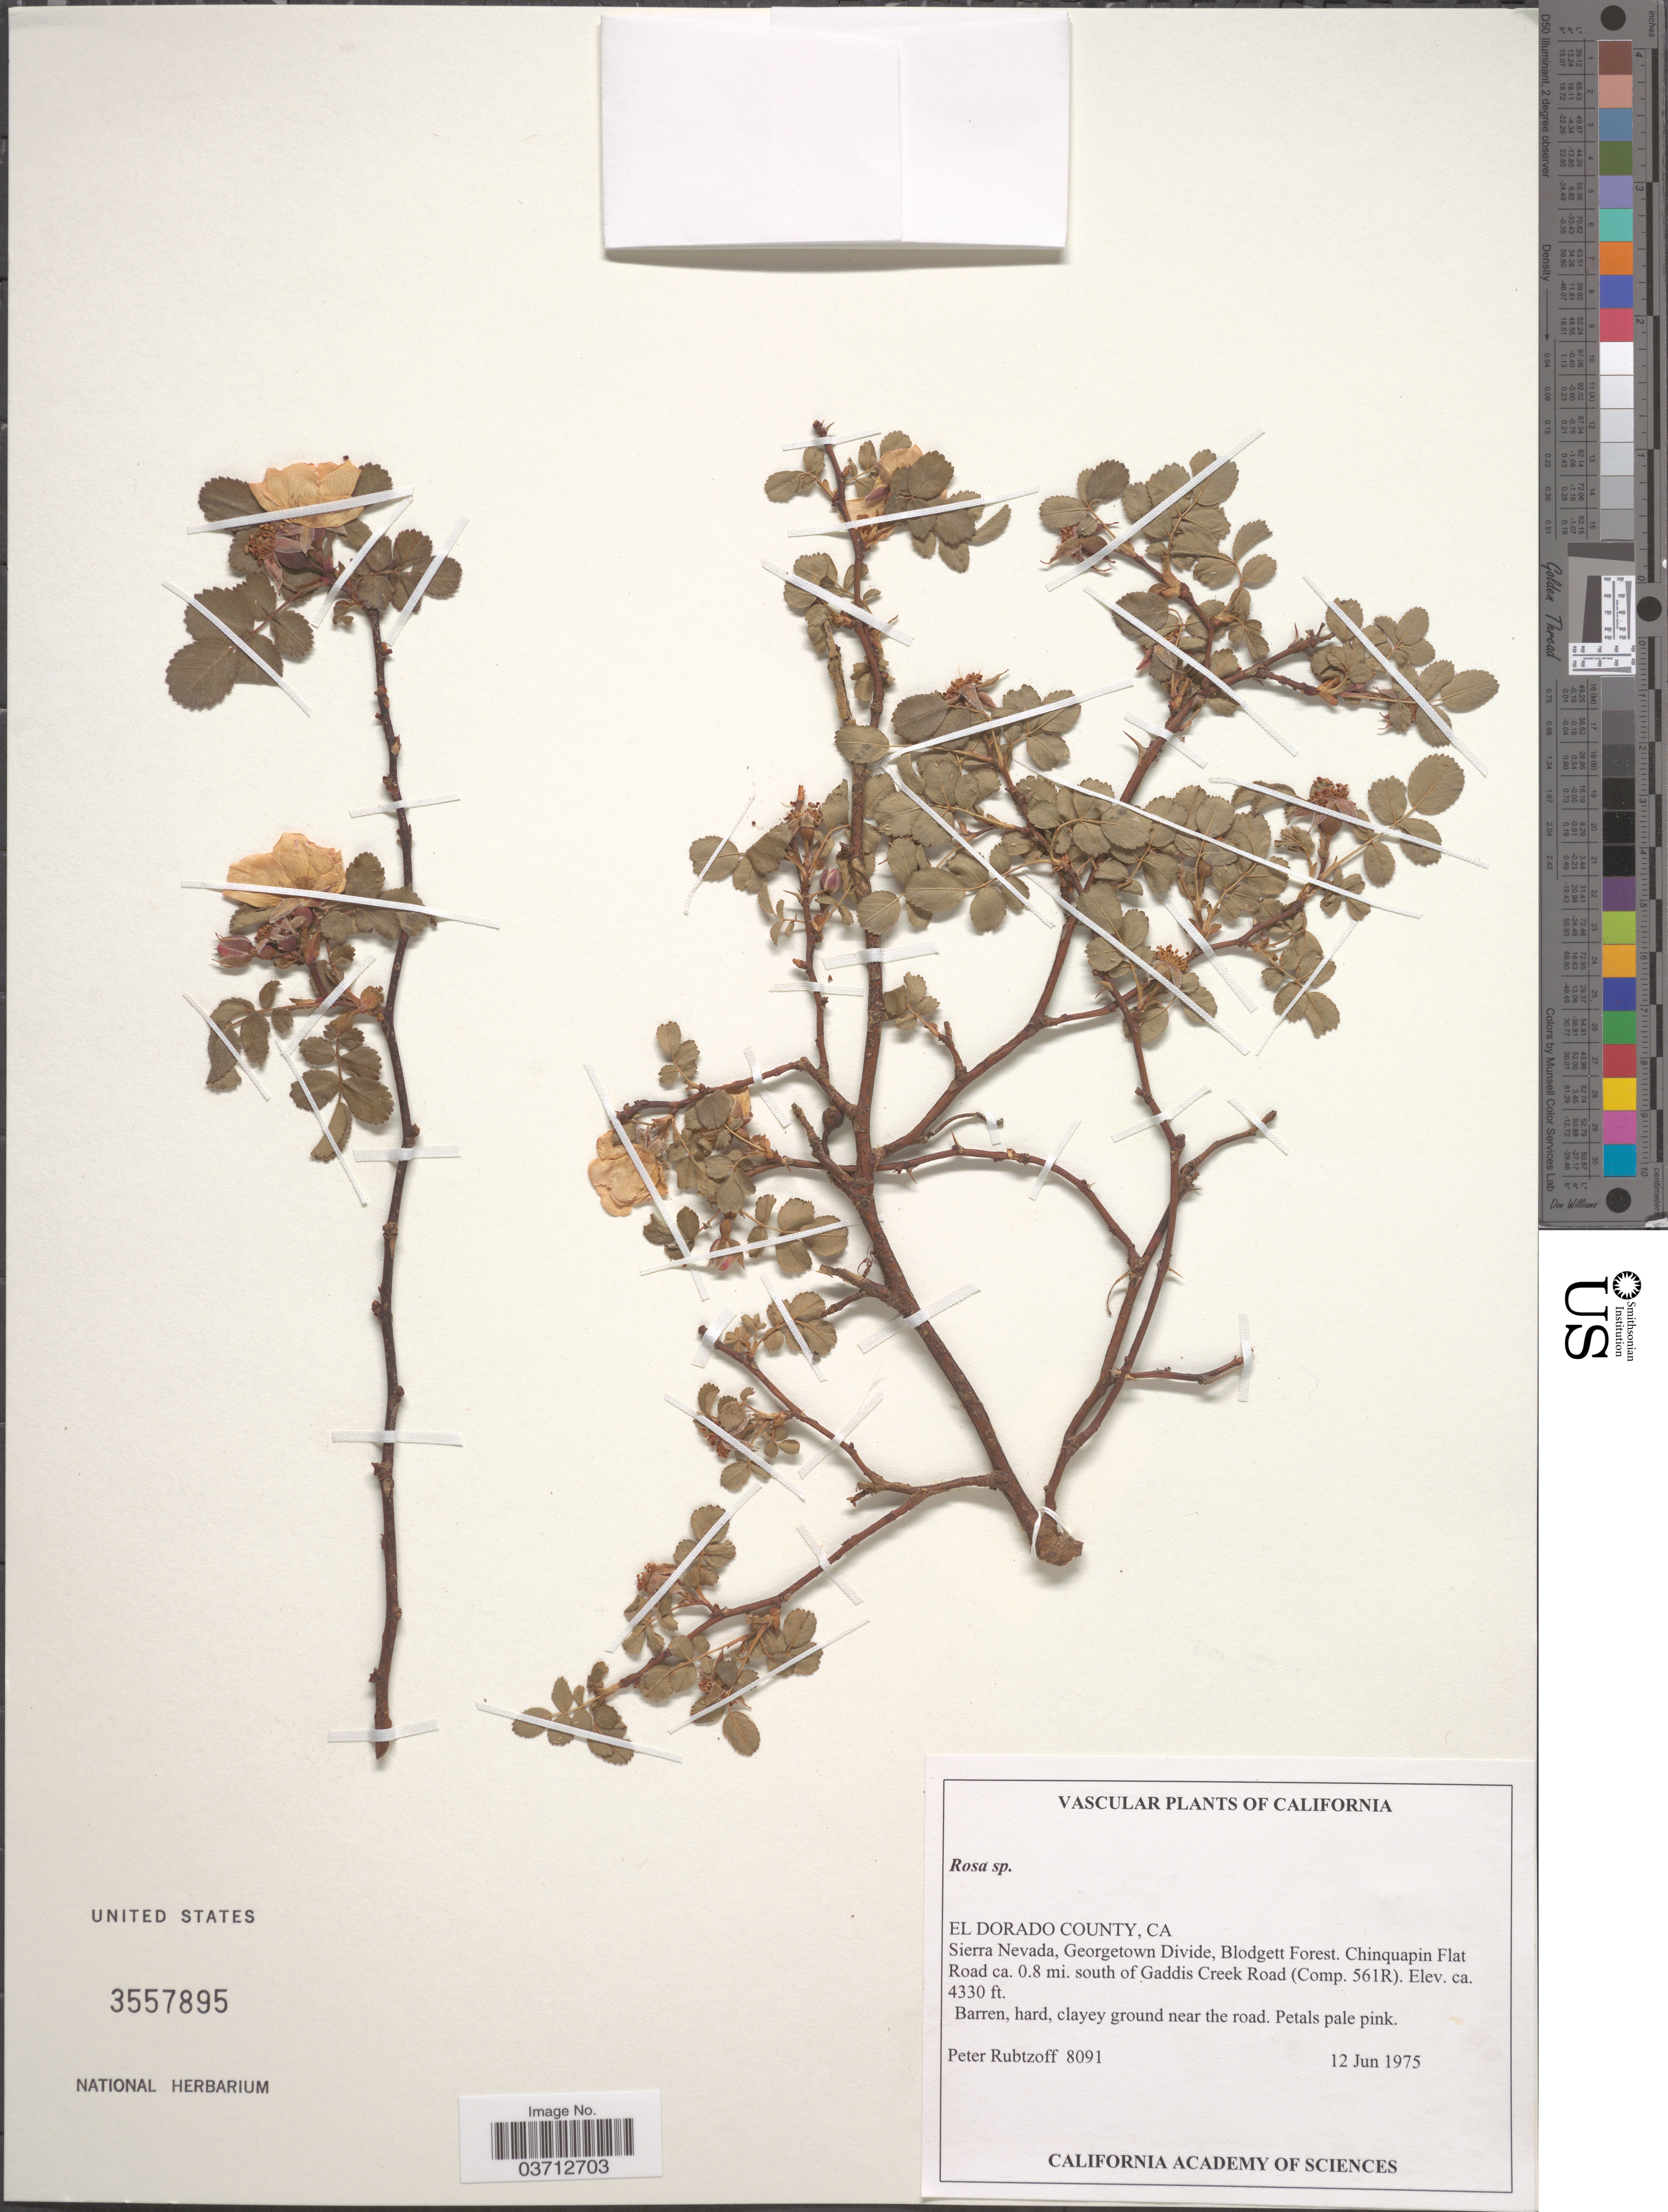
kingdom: Plantae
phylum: Tracheophyta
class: Magnoliopsida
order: Rosales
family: Rosaceae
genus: Rosa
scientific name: Rosa sp.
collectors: P. Rubtzoff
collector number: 8091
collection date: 1975-06-12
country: United States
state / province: California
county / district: El Dorado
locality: El Dorado County. Sierra Nevada, Georgetown Divide, Blodgett Forest. Chinquapin Flat Road ca. 0.8 mi. south of Gaddis Creek Road (Comp. 561R).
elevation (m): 1320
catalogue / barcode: US 3557895